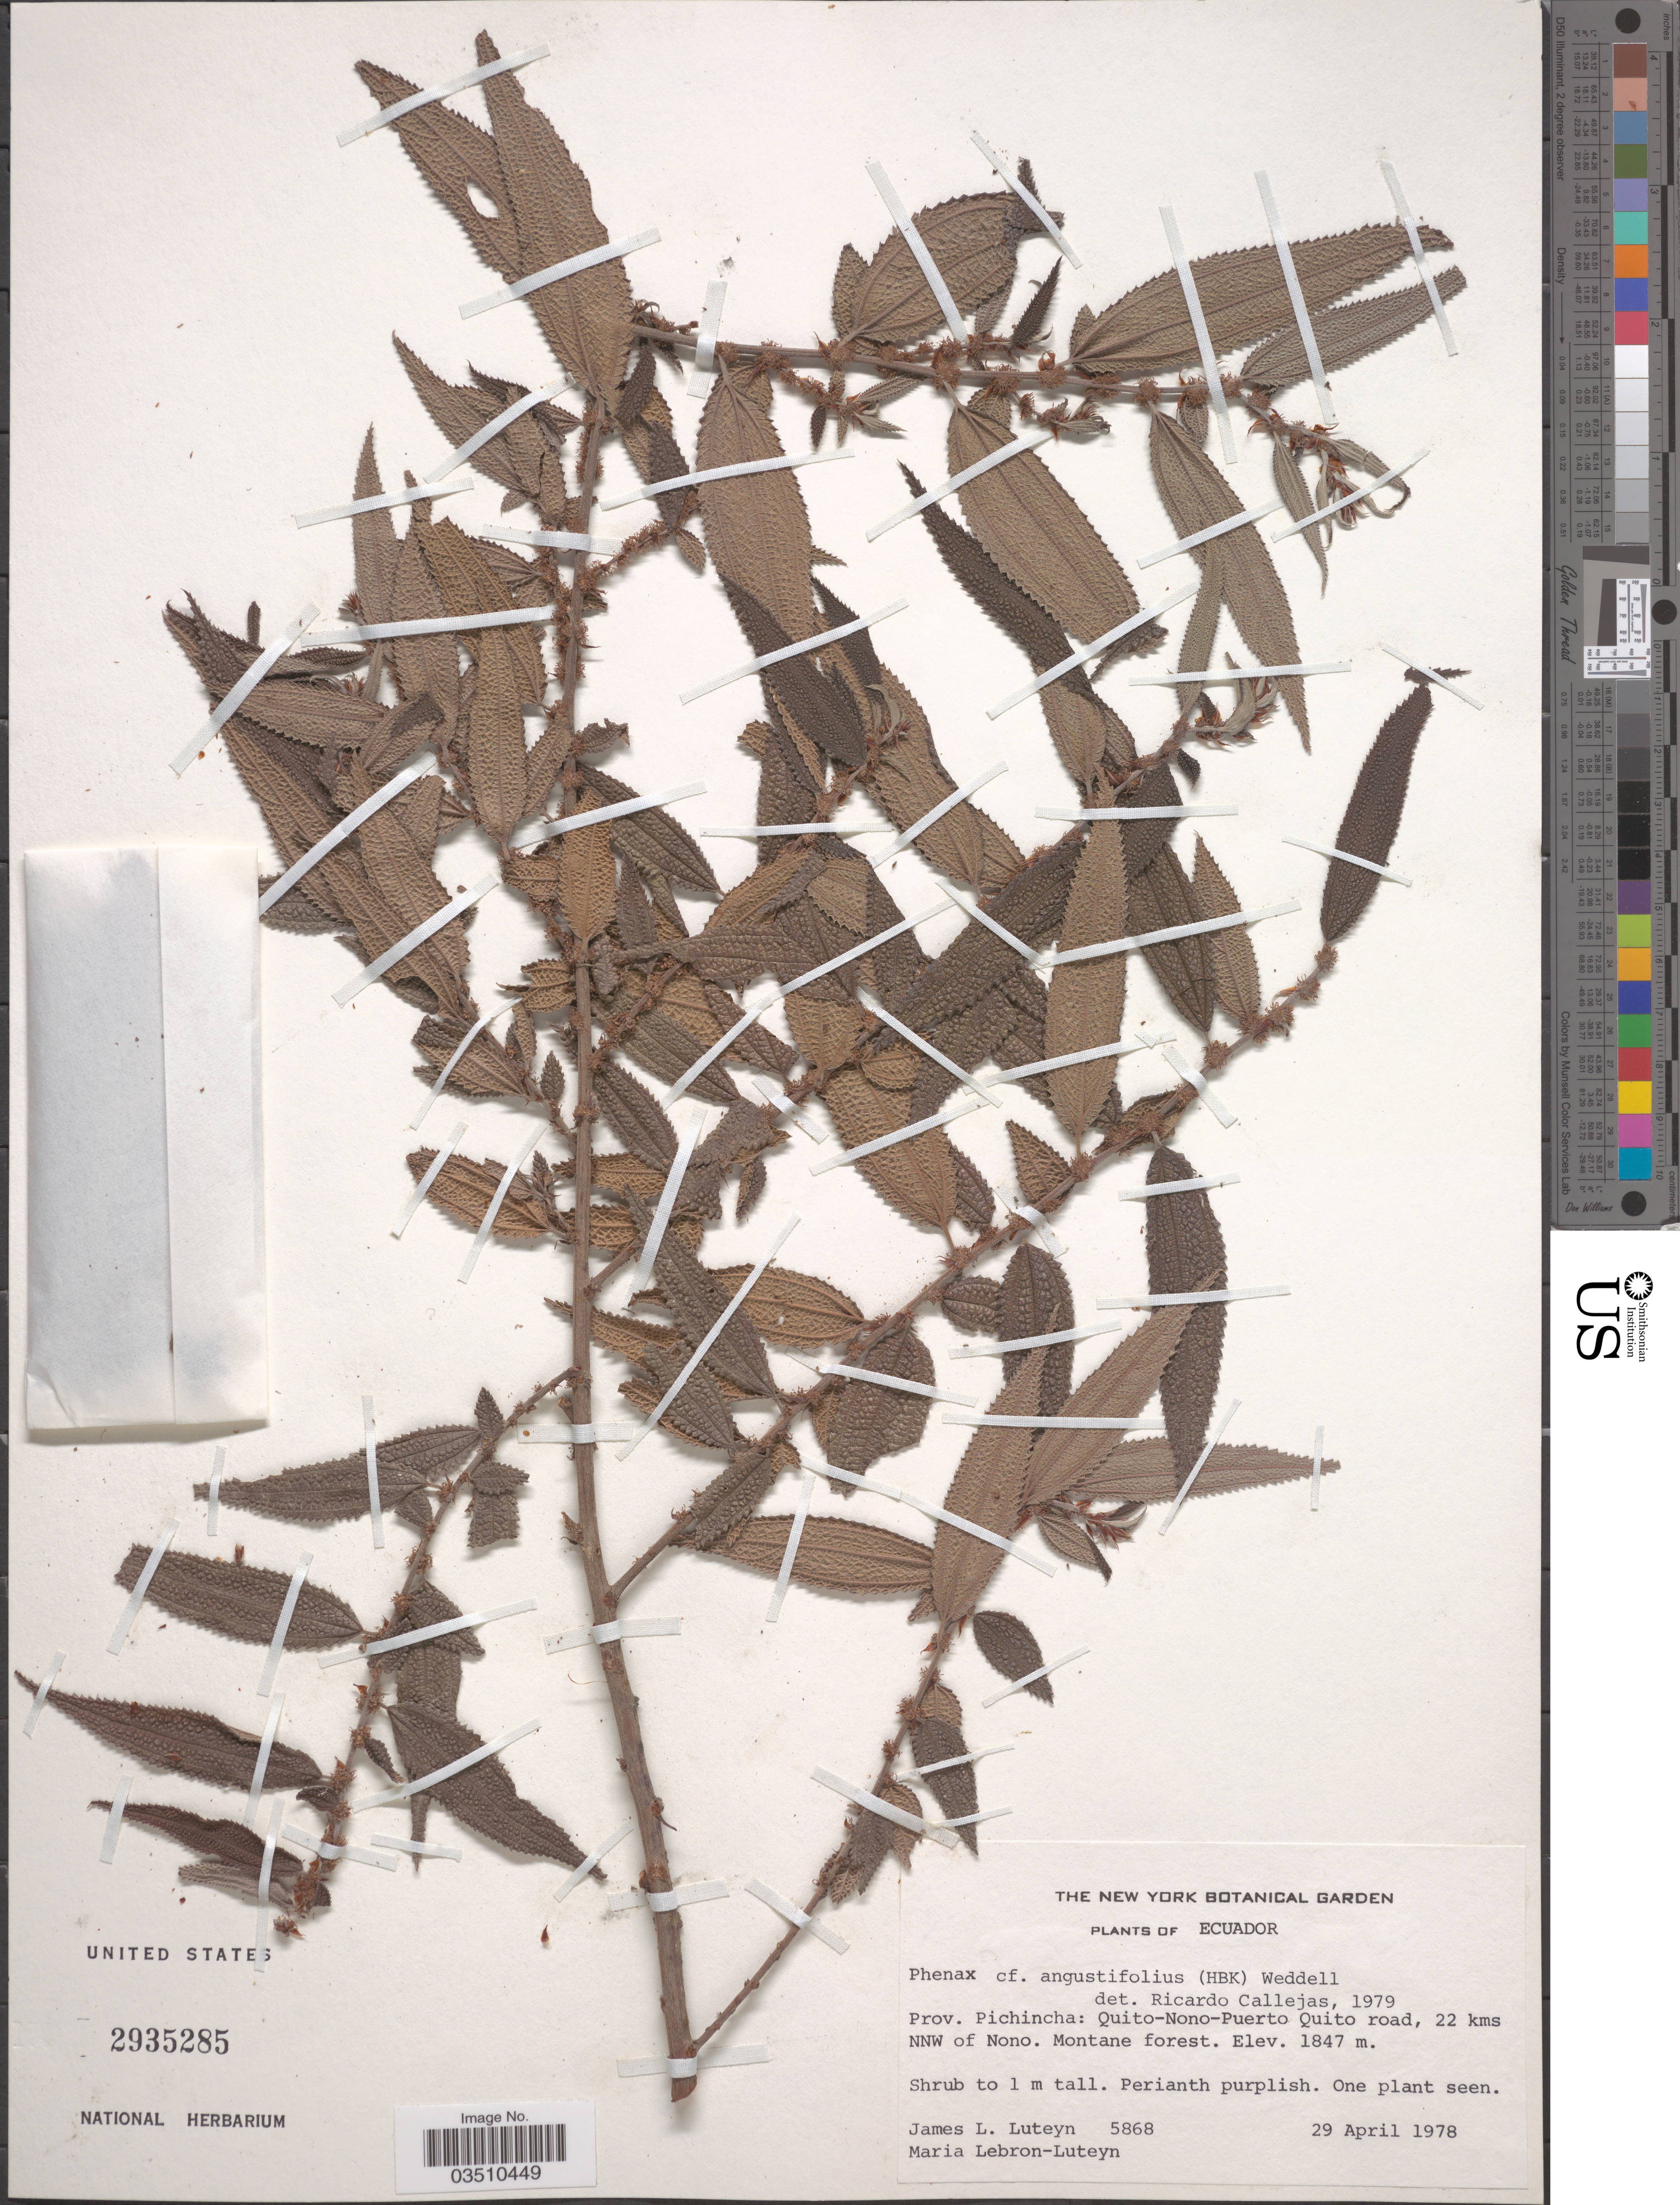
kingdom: Plantae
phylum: Tracheophyta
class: Magnoliopsida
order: Rosales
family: Urticaceae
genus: Phenax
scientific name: Phenax angustifolius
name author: (Kunth) Wedd.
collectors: J. Luteyn & M. L. Lebrón-Luteyn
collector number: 5868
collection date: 1978-04-29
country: Ecuador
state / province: Pichincha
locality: Quito - Nono - Puerto Quito road, 22 kms NNW of Nono. Montane forest.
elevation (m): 1847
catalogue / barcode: US 2935285